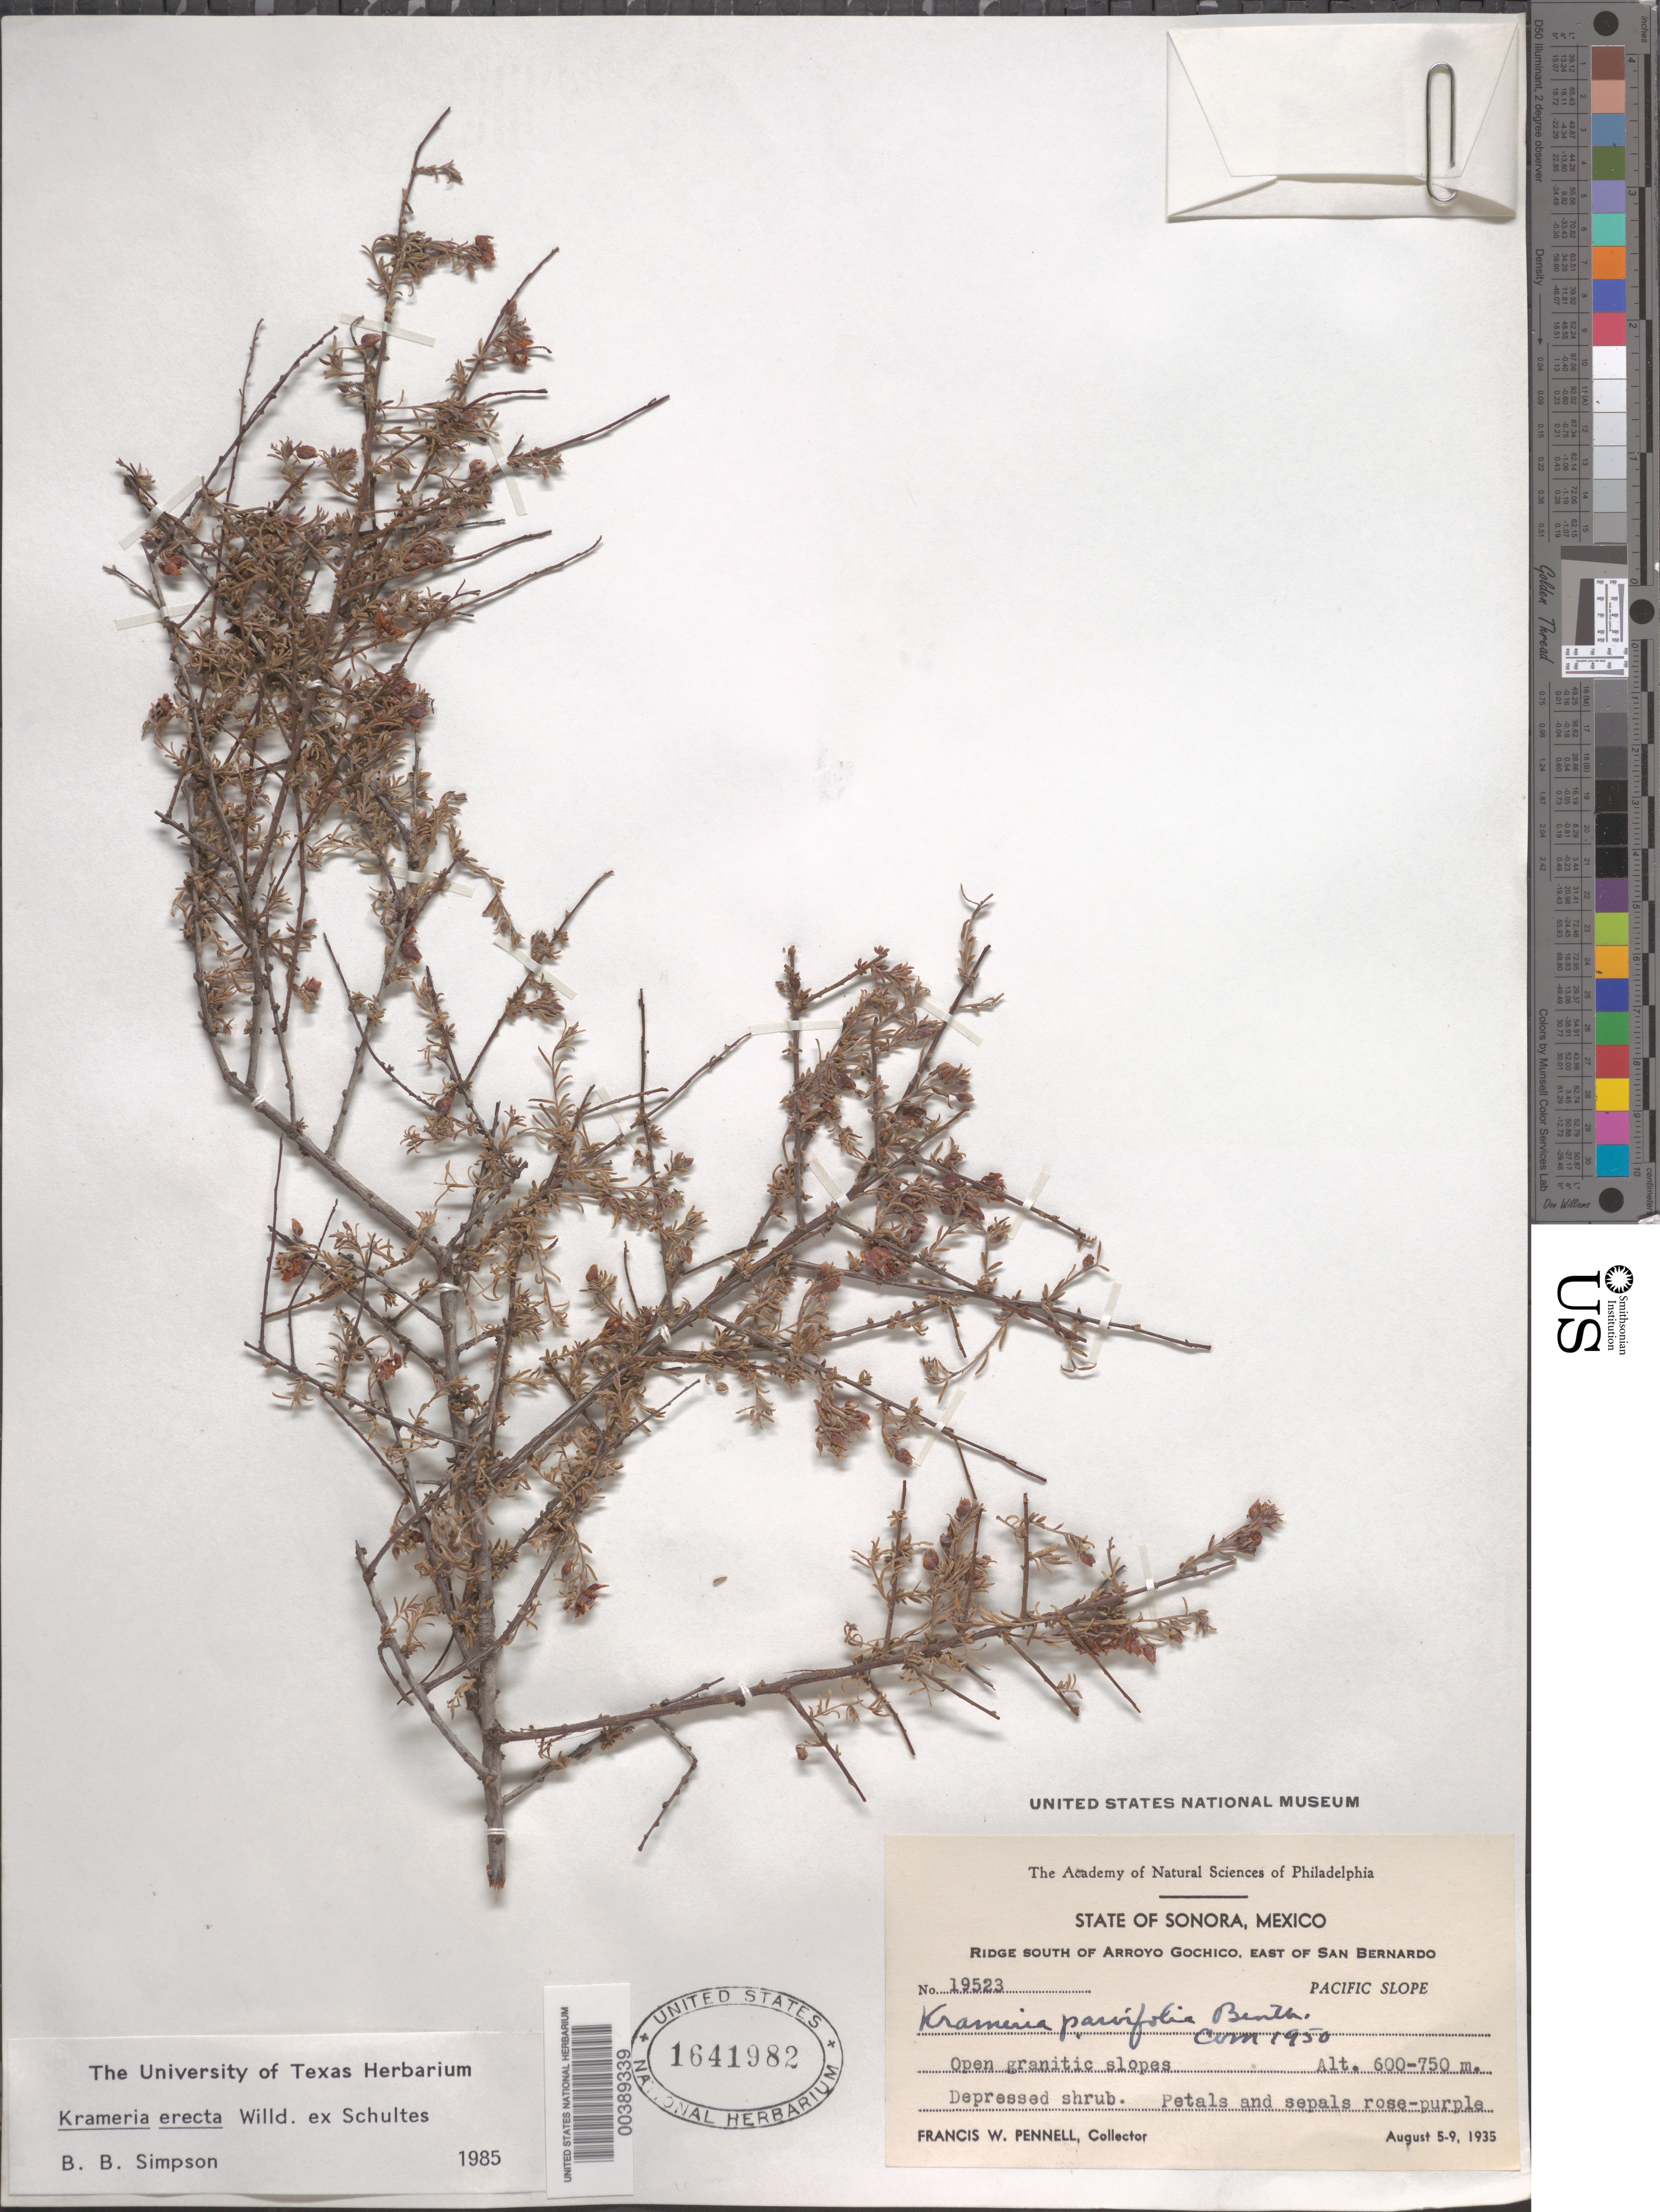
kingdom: Plantae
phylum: Tracheophyta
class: Magnoliopsida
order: Zygophyllales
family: Krameriaceae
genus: Krameria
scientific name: Krameria erecta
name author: Willd. ex Schult.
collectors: F. W. Pennell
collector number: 19523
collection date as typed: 05 Aug 1935 to 09 Aug 1935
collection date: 1935-08-05/1935-08-09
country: Mexico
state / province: Sonora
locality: Ridge S of arroyo gochico, E of San Bernardo; pacific slope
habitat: Open granitic slopes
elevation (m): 600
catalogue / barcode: US 1641982